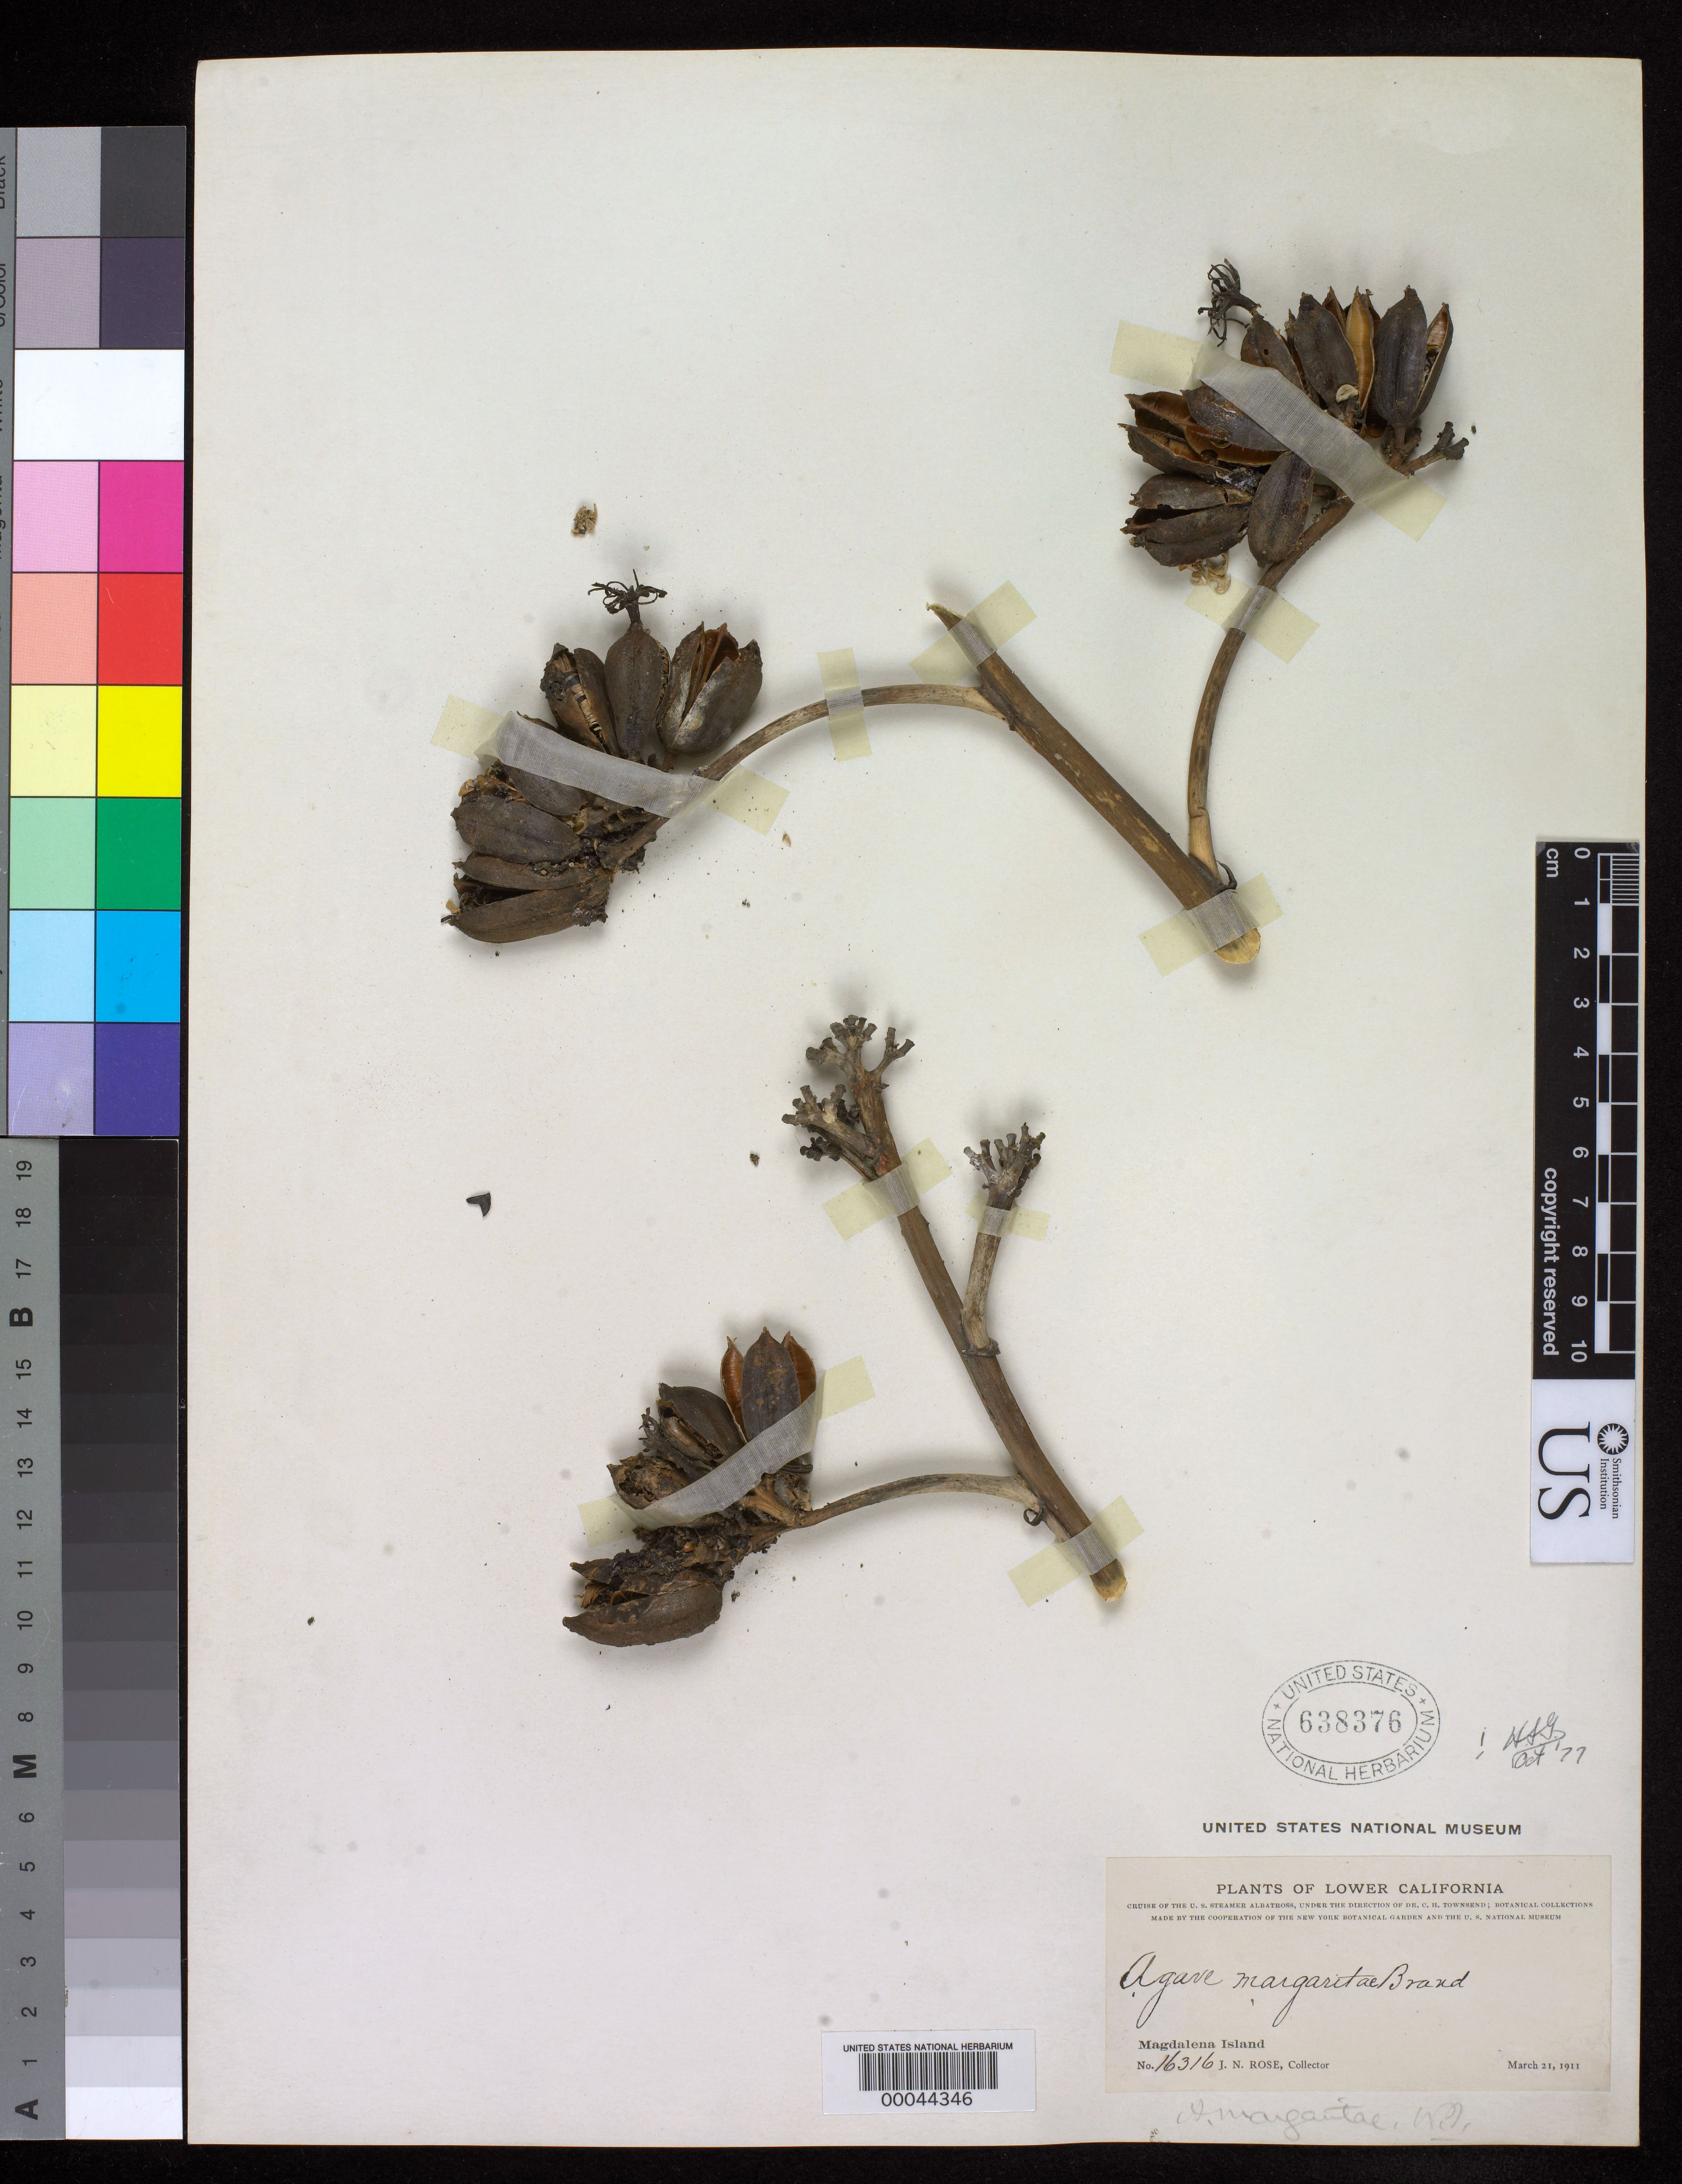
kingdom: Plantae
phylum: Tracheophyta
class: Liliopsida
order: Asparagales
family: Asparagaceae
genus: Agave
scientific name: Agave margaritae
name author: Brandegee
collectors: J. N. Rose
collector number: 16316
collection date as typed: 21 Mar 1911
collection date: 1911-03-21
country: Mexico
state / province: Baja California Sur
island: Magdalena Island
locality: Magdalena Island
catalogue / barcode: US 638376